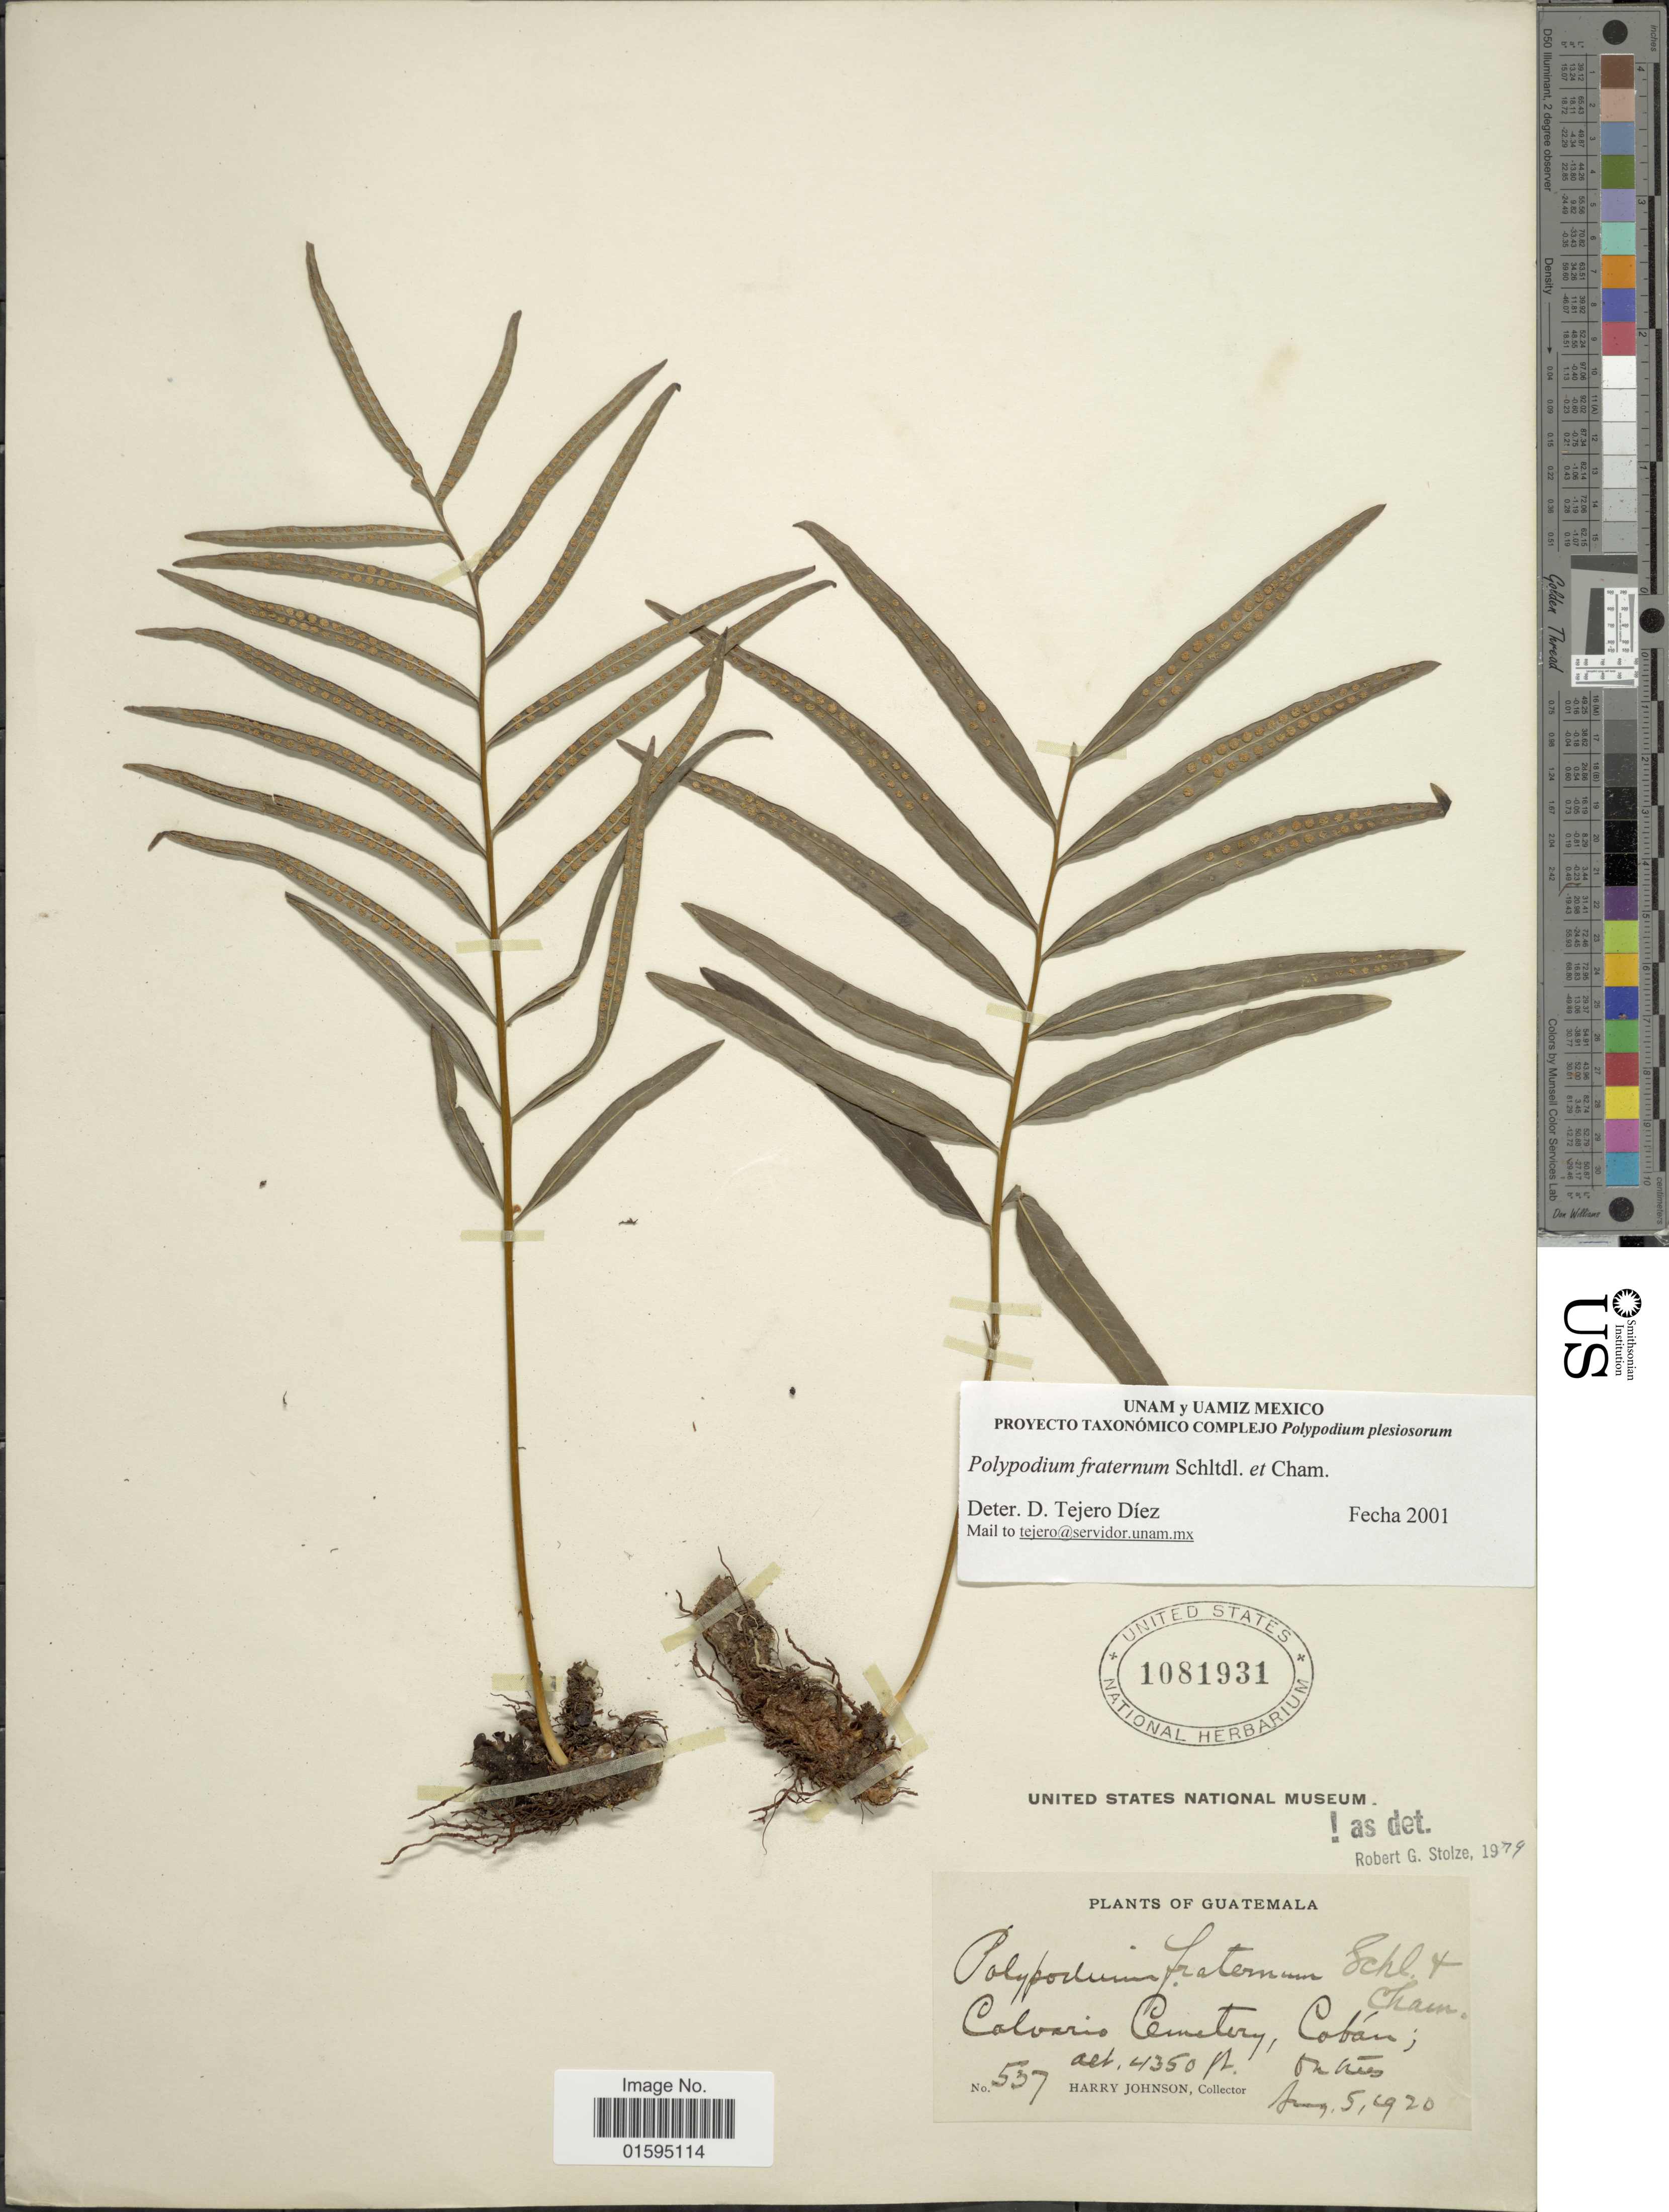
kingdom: Plantae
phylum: Tracheophyta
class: Polypodiopsida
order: Polypodiales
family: Polypodiaceae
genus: Polypodium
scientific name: Polypodium fraternum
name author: Schltdl. & Cham.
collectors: H. Johnson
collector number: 537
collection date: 1920-08-05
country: Guatemala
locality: Calvario Cemetery, Cobán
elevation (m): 1326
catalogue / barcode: US 1081931